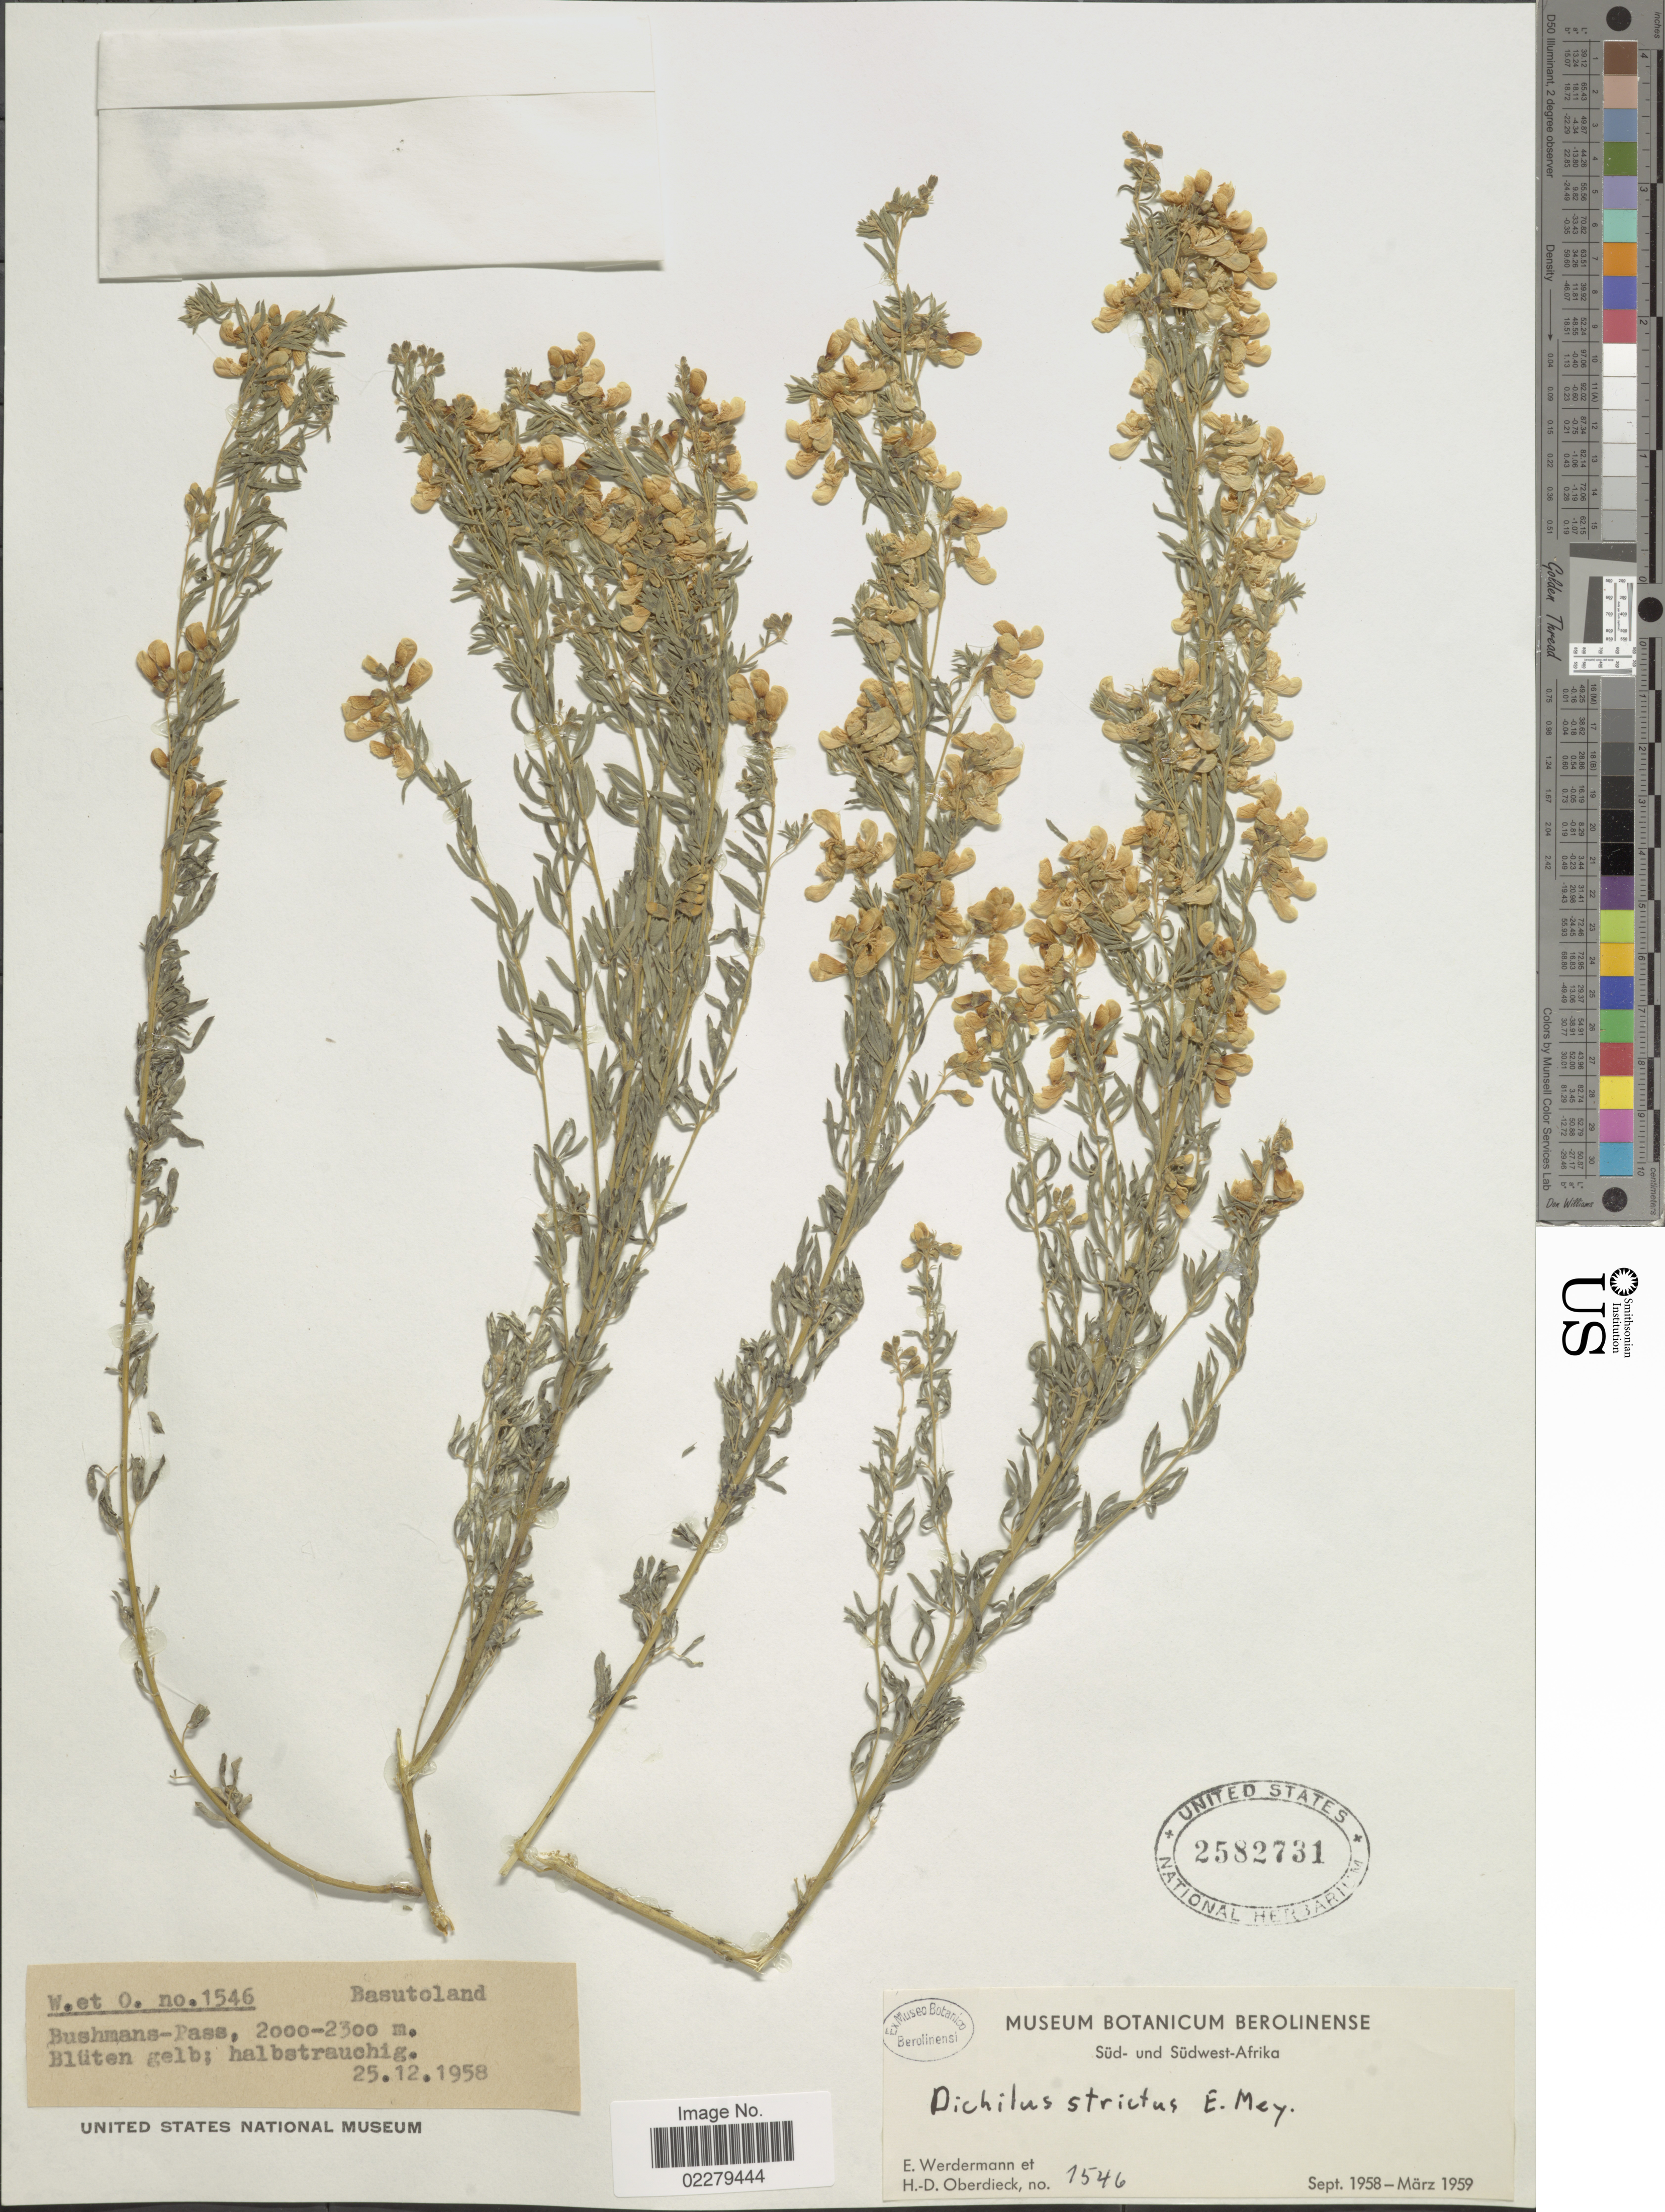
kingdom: Plantae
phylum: Tracheophyta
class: Magnoliopsida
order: Fabales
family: Fabaceae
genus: Dichilus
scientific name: Dichilus strictus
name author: E. Mey.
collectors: E. Werdermann & H. Oberdieck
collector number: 1546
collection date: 1958-12-25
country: Lesotho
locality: Sud- und Sudwest-Afrika. Basutoland. Bushmans-Pass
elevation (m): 2000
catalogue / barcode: US 2582731